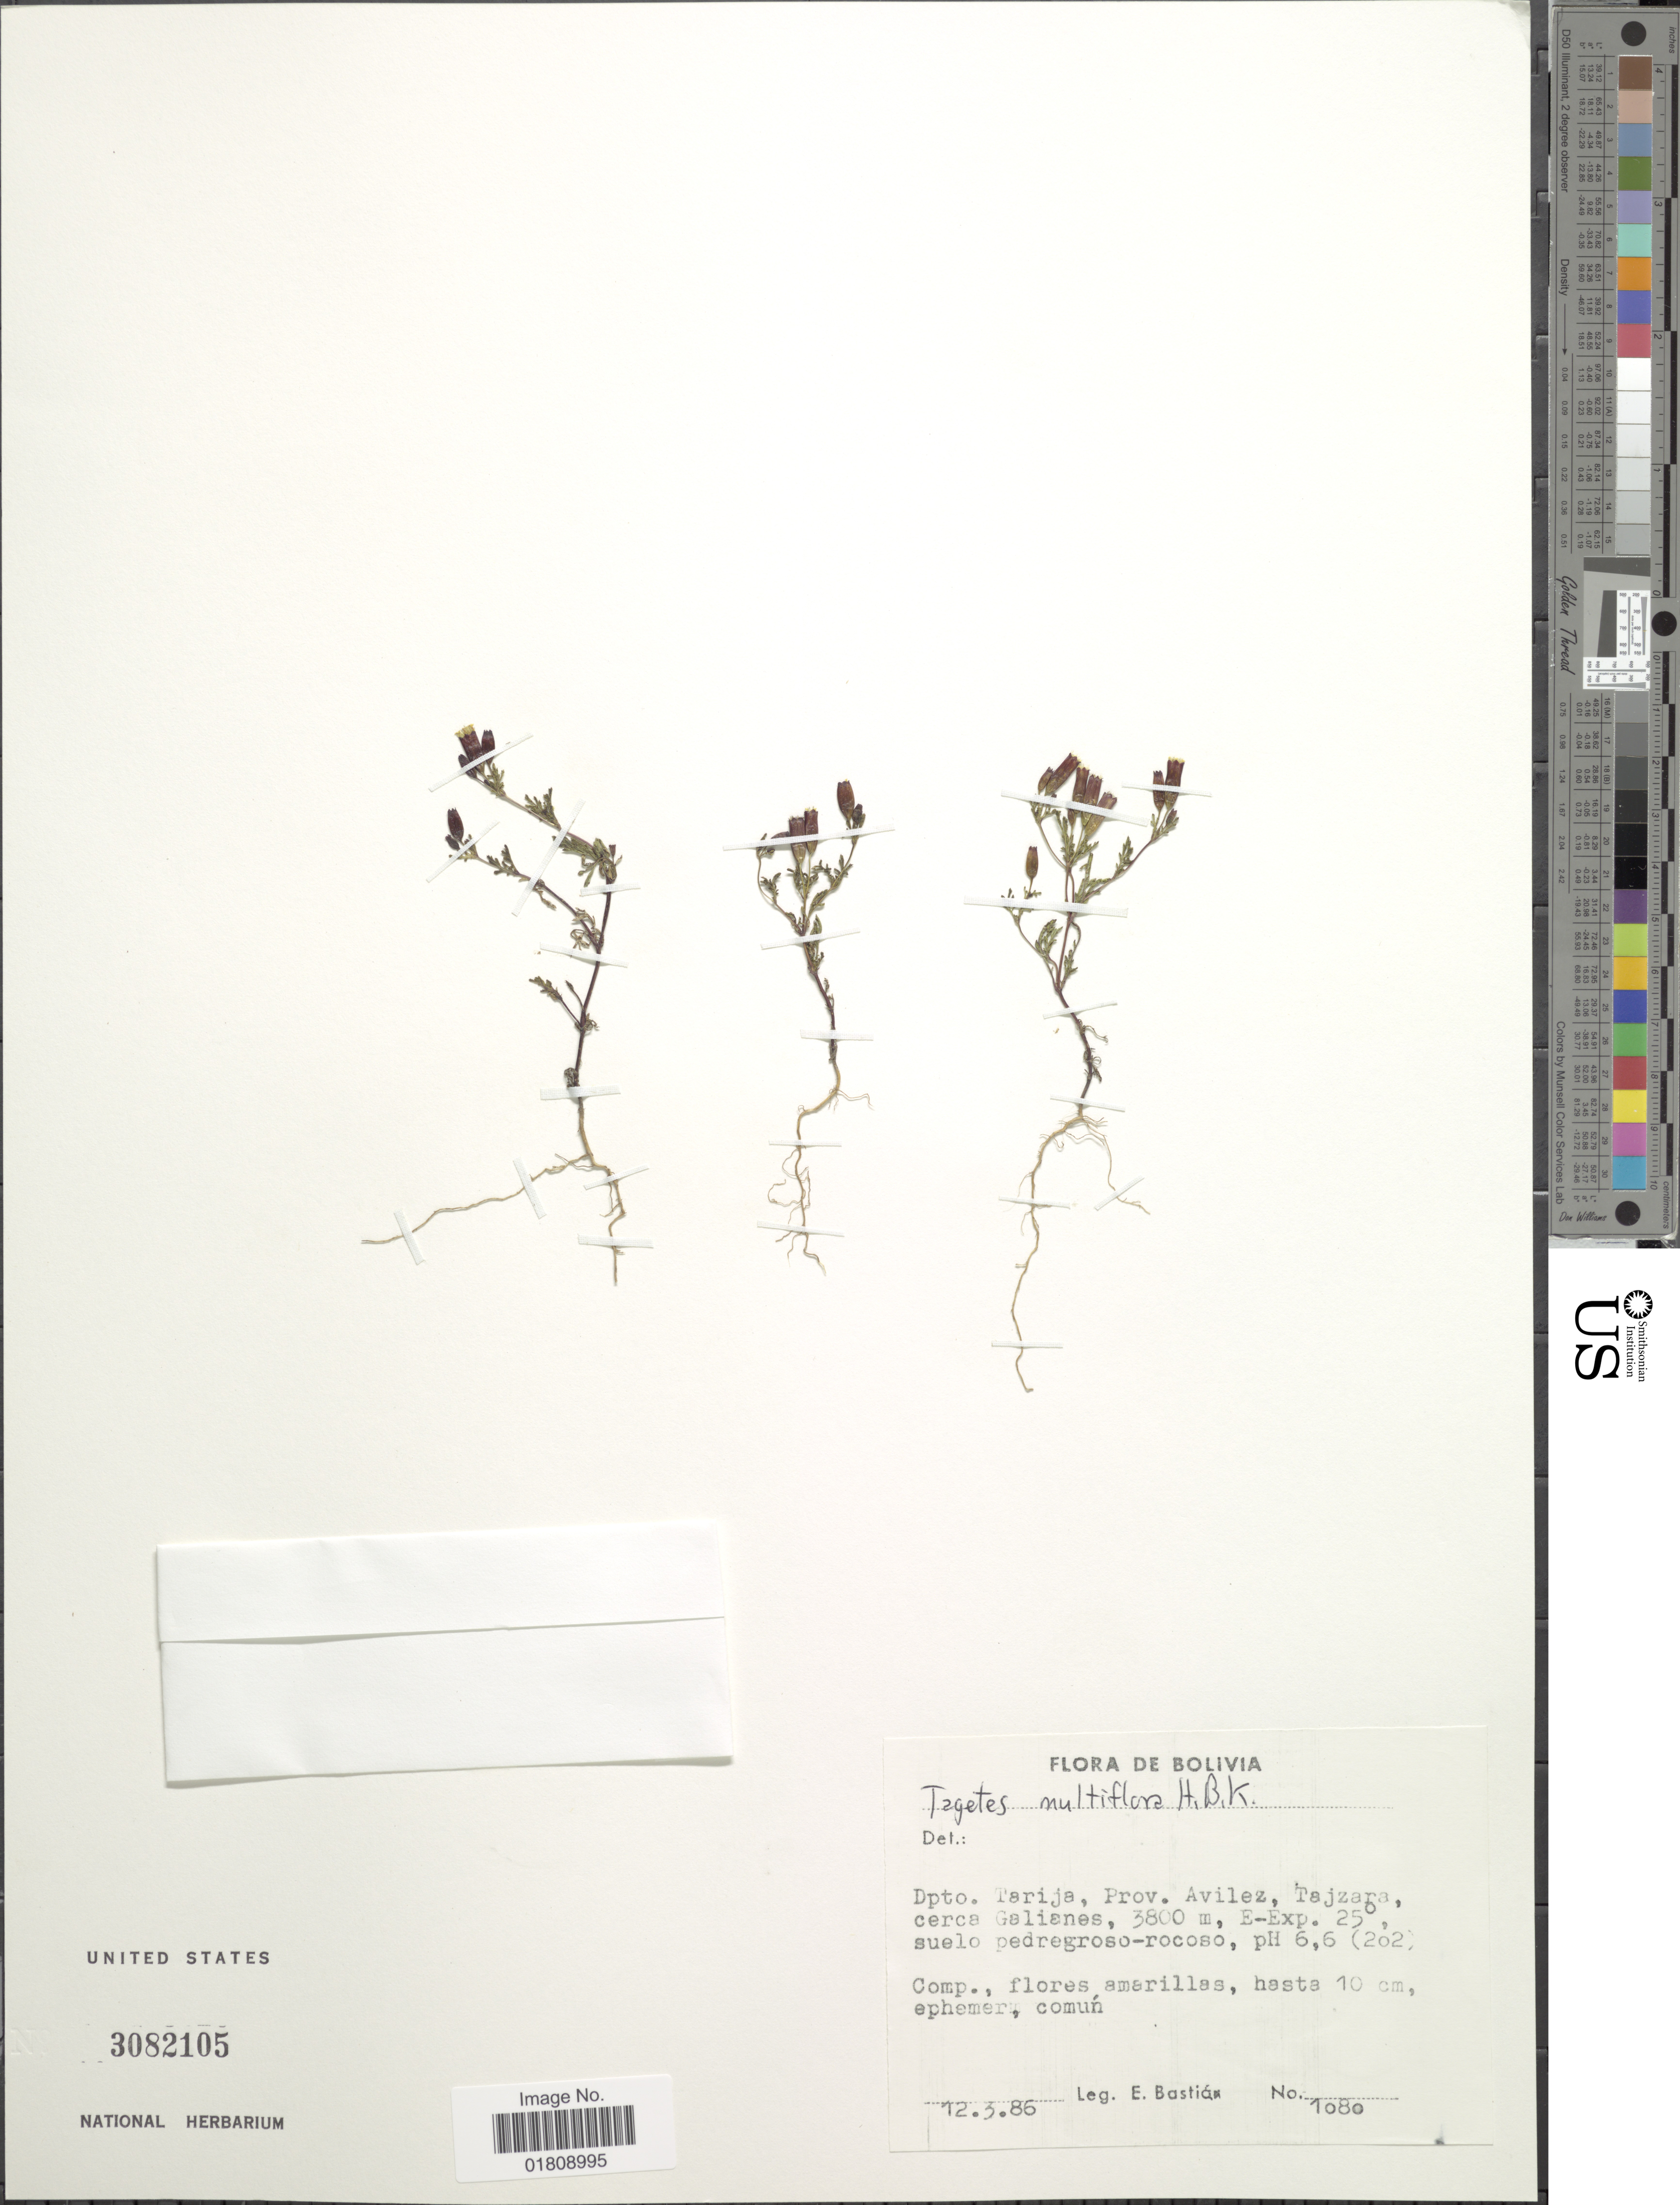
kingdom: Plantae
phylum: Tracheophyta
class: Magnoliopsida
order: Asterales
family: Asteraceae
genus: Tagetes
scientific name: Tagetes multiflora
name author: Kunth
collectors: E. Bastian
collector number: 1080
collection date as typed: Transcribed d/m/y: 12/3/86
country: Bolivia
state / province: Tarija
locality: Prov. Avilez, Tajzara, cerca Galianes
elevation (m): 3800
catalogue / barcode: US 3082105